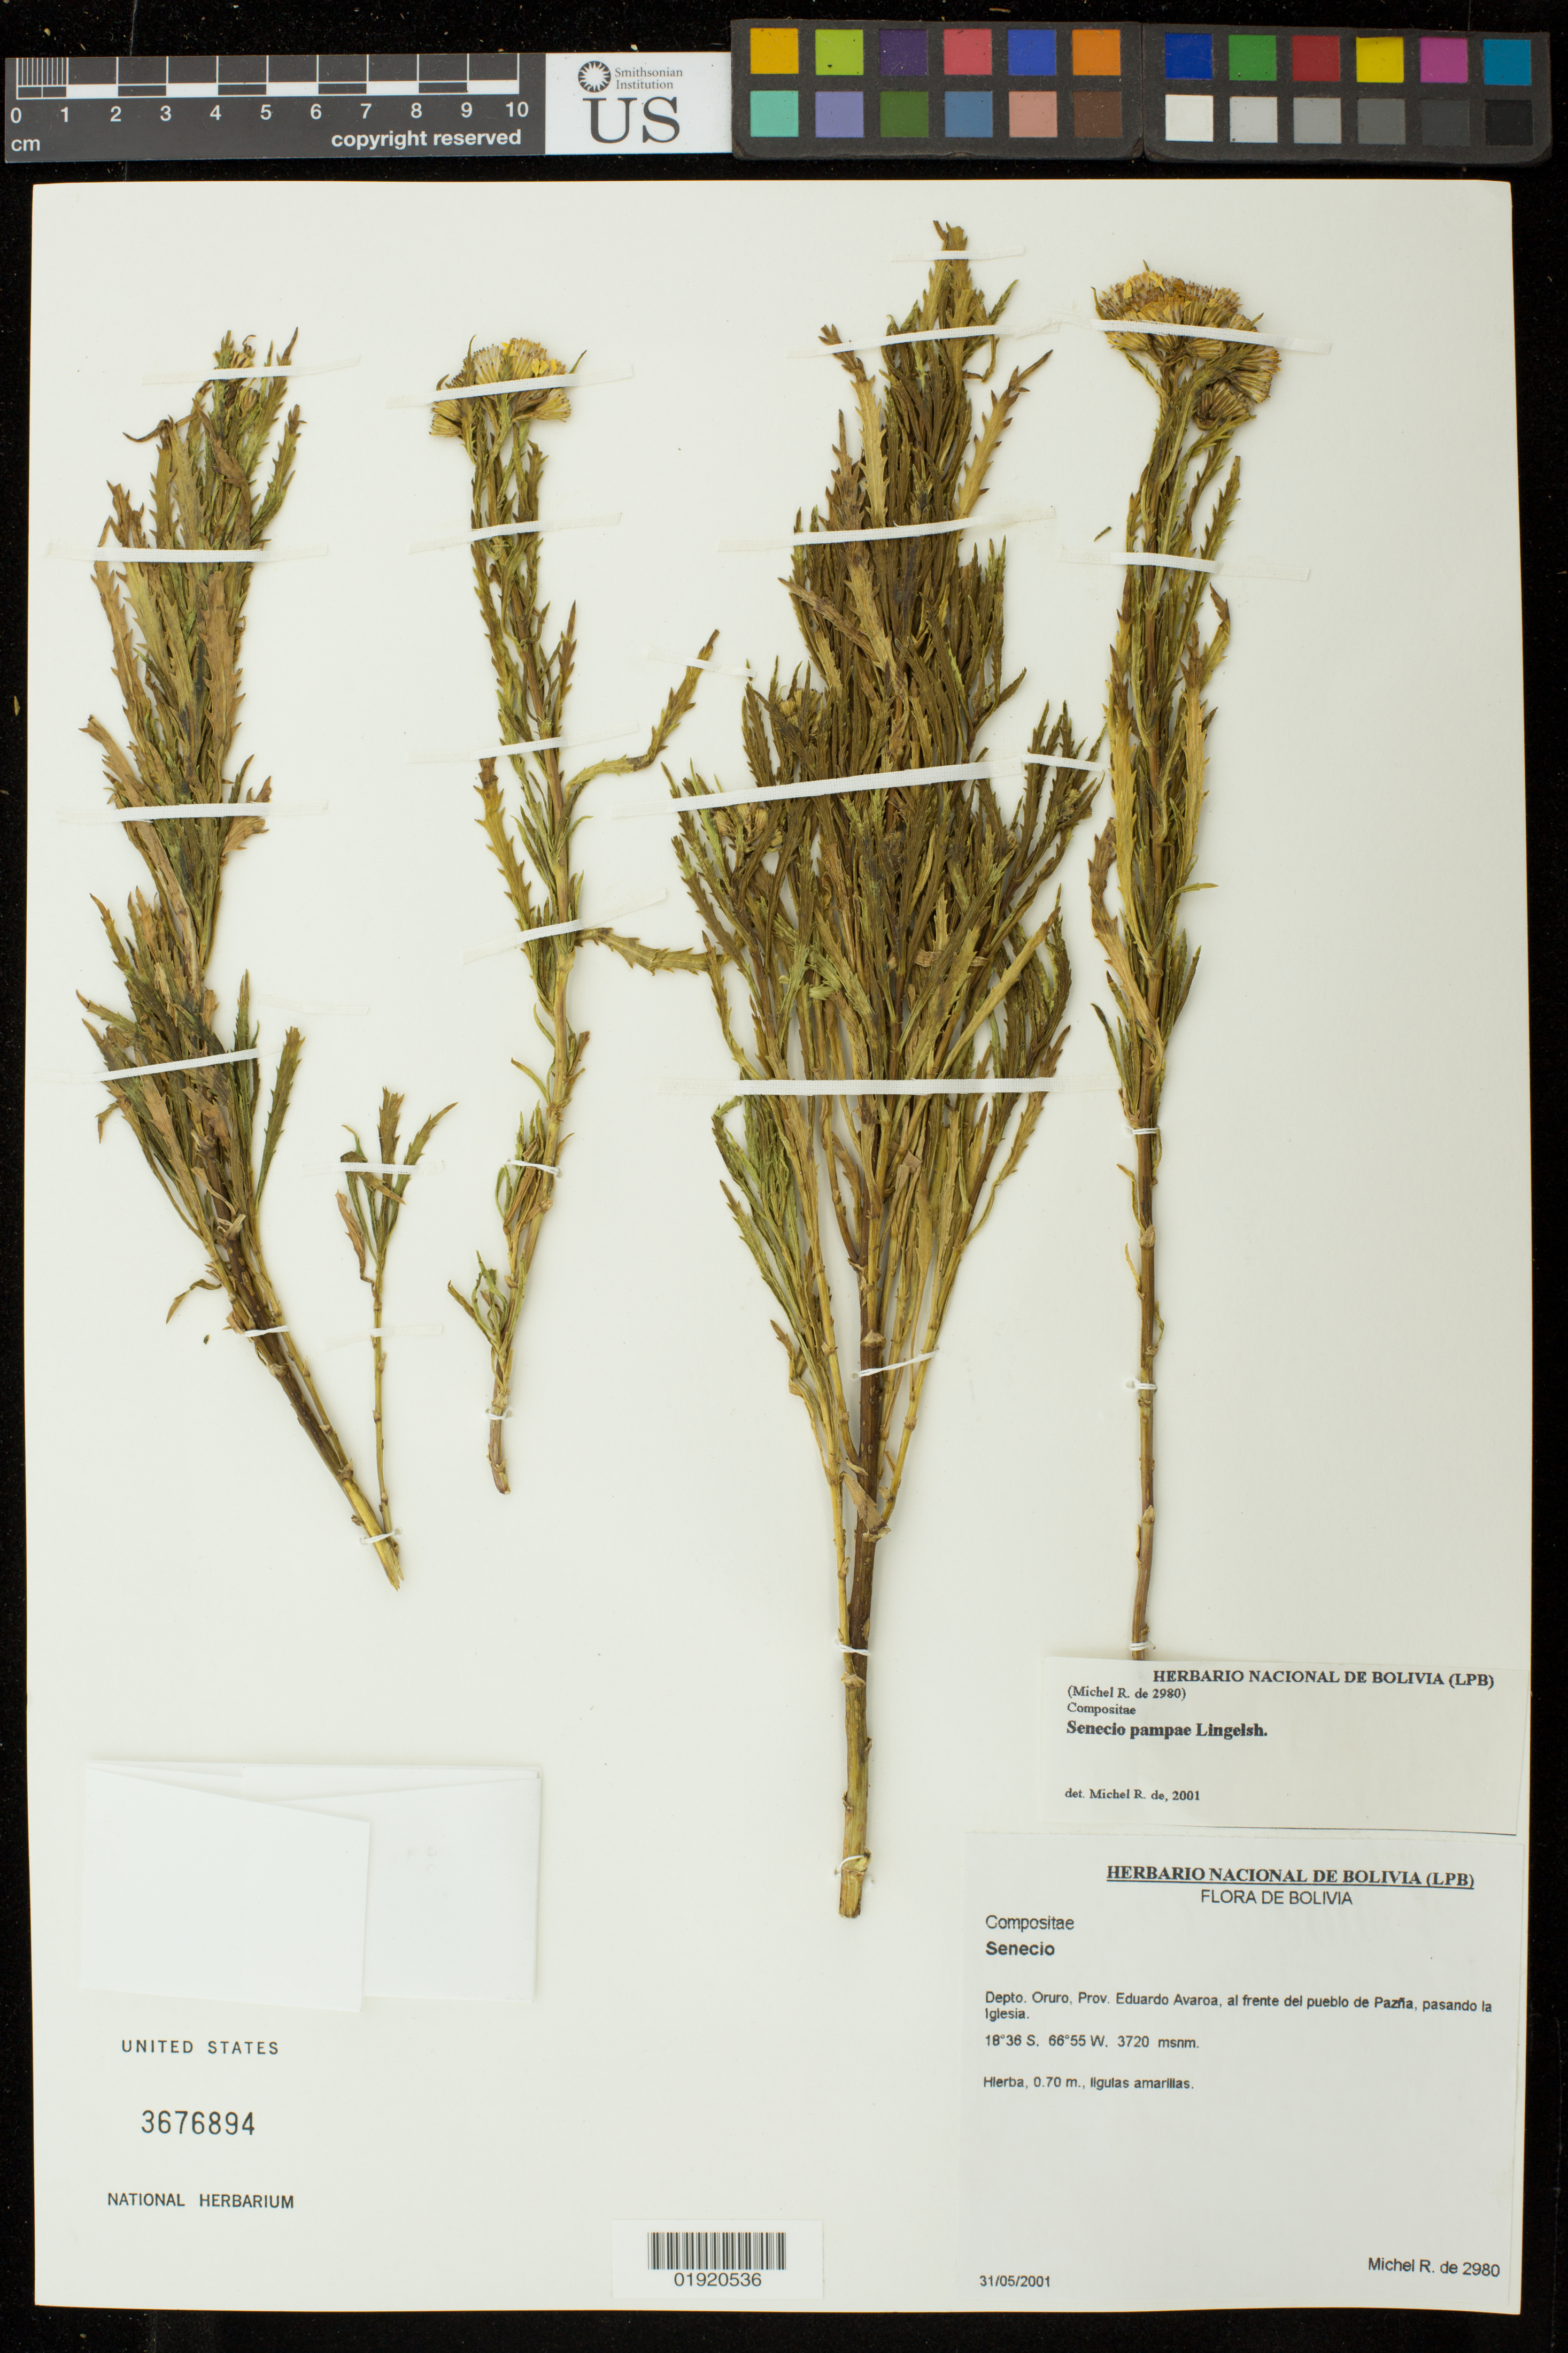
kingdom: Plantae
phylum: Tracheophyta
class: Magnoliopsida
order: Asterales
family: Asteraceae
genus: Senecio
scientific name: Senecio pampae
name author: Lingelsh.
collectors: R. d. Michel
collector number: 2980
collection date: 2001-05-31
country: Bolivia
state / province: Oruro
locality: Oruro, Prov. Eduardo Avaroa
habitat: Al frente del pueblo de Pazna, pasando la Iglesia.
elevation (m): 3720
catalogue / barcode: US 3676894